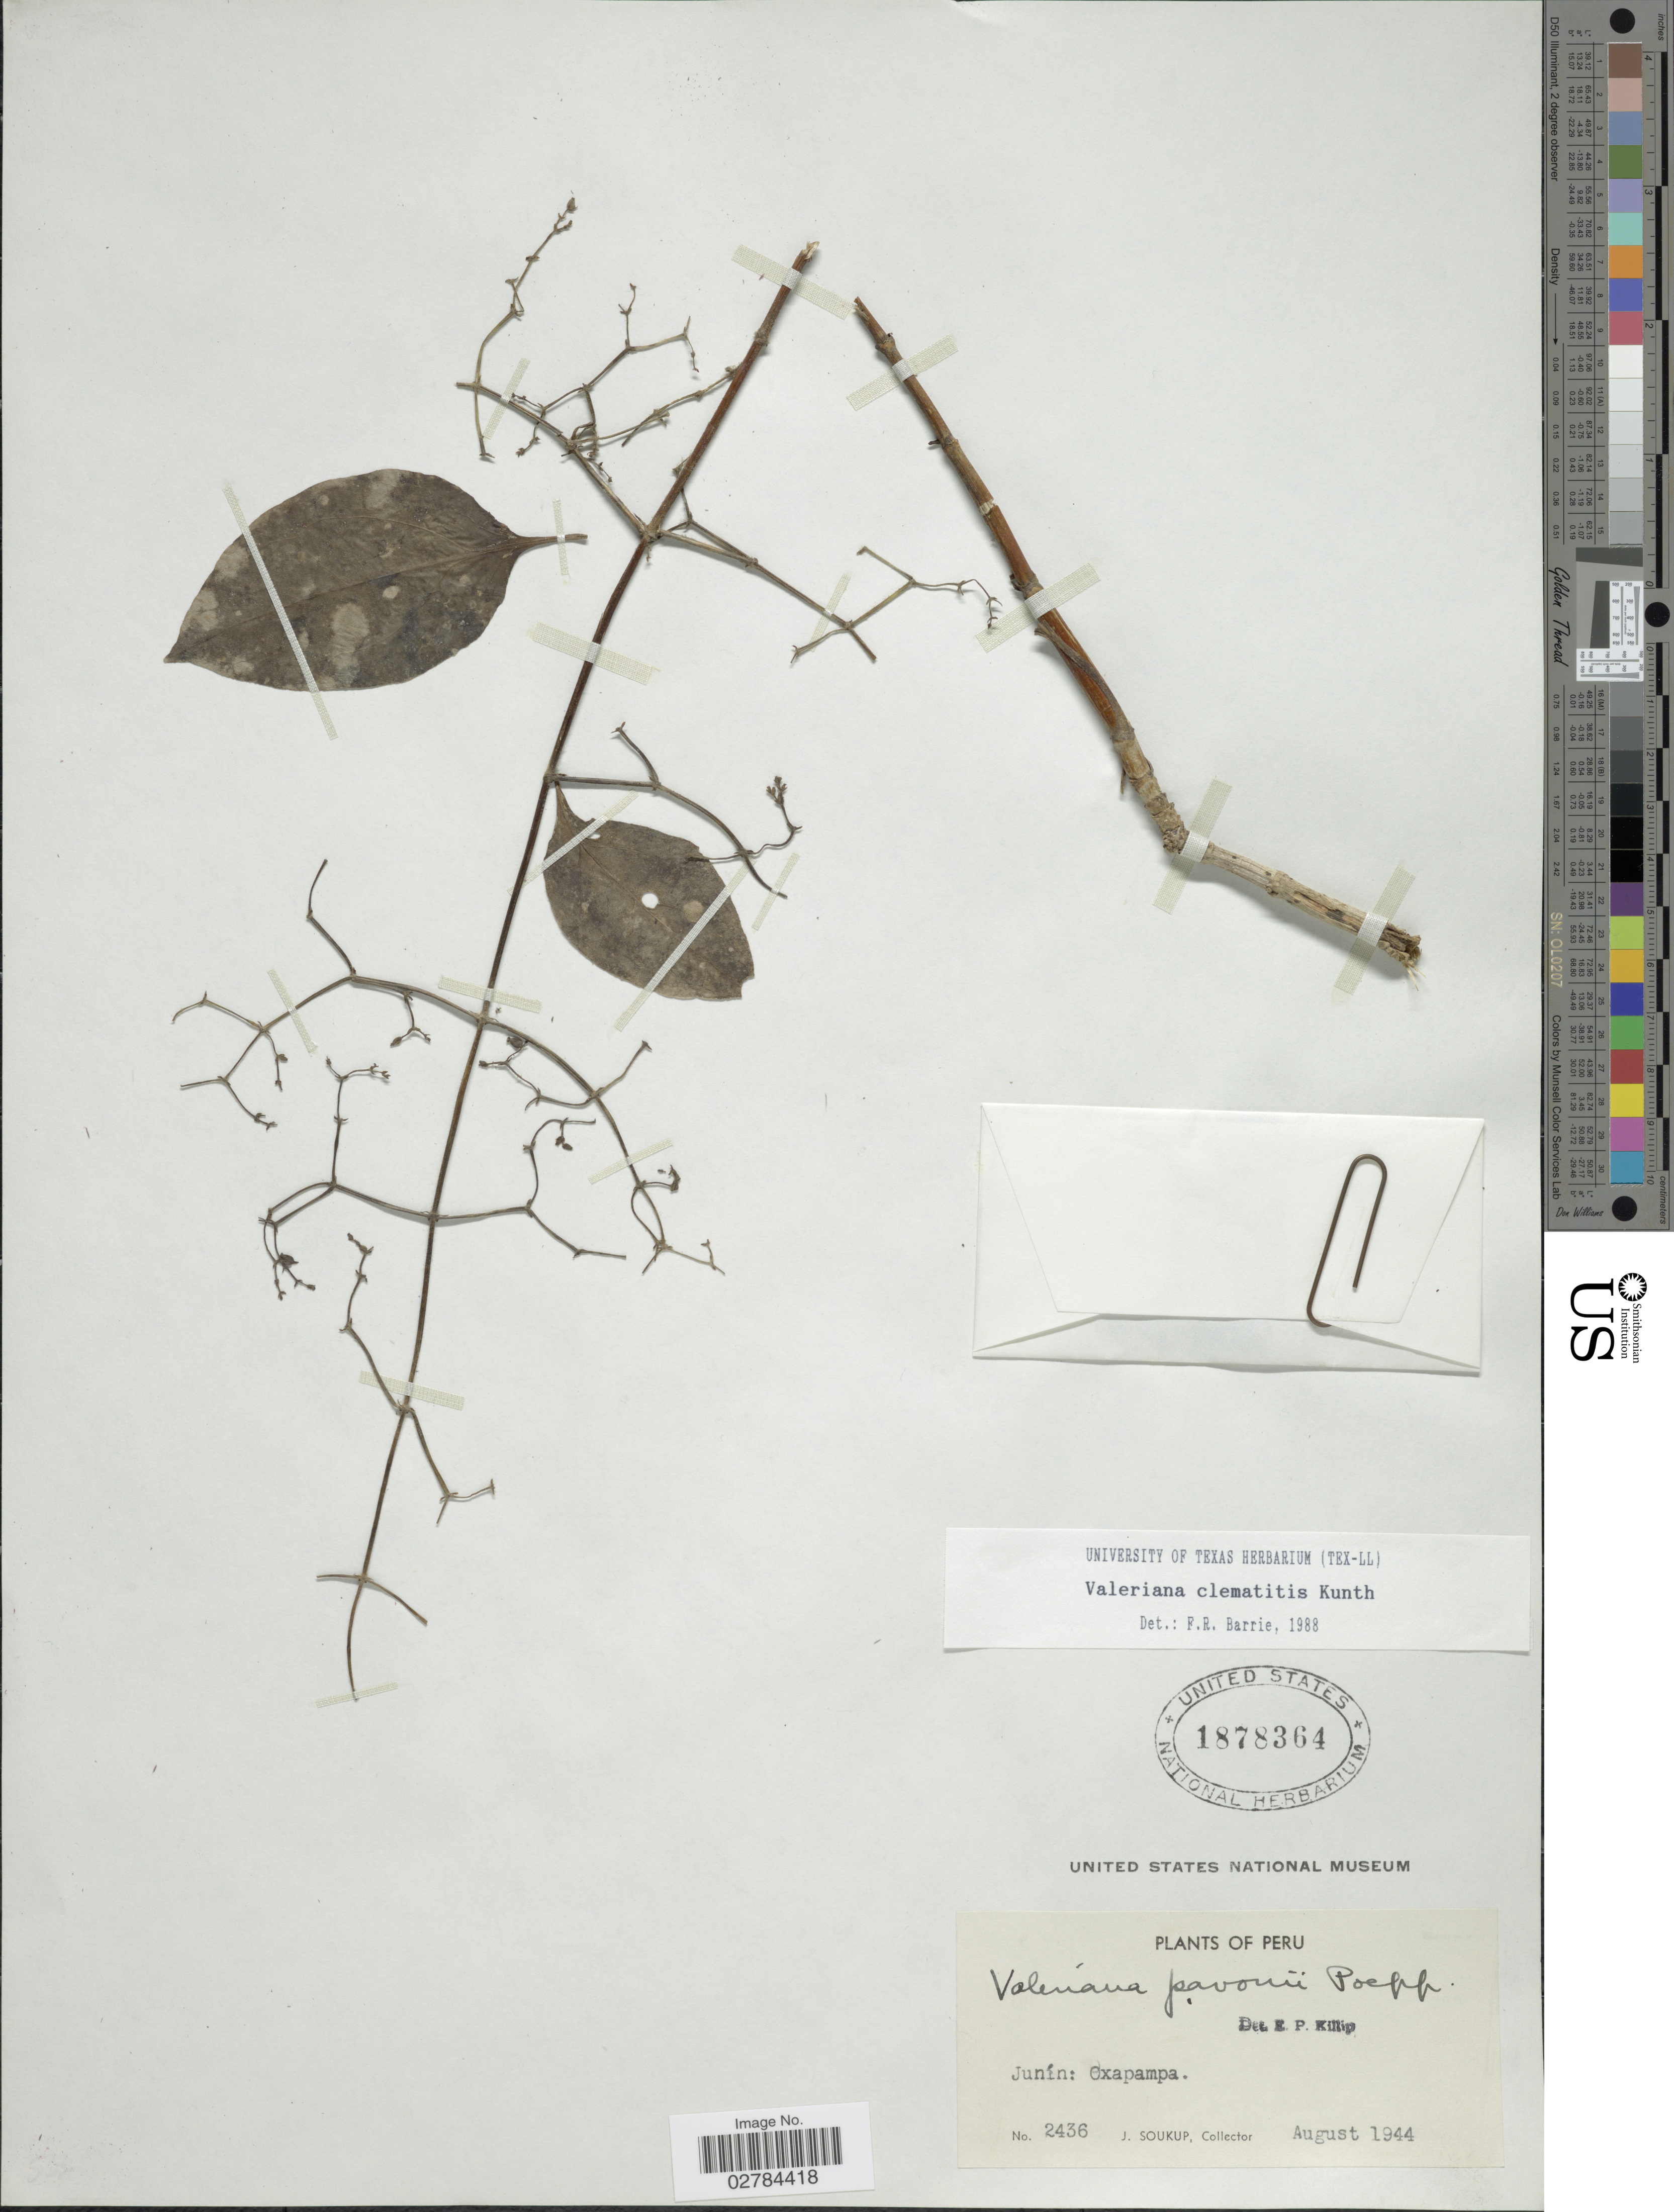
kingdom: Plantae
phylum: Tracheophyta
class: Magnoliopsida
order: Dipsacales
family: Caprifoliaceae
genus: Valeriana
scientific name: Valeriana clematitis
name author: Kunth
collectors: J. Soukup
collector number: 2436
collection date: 1944-08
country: Peru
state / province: Junín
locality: Junín: Oxapampa.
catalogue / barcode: US 1878364